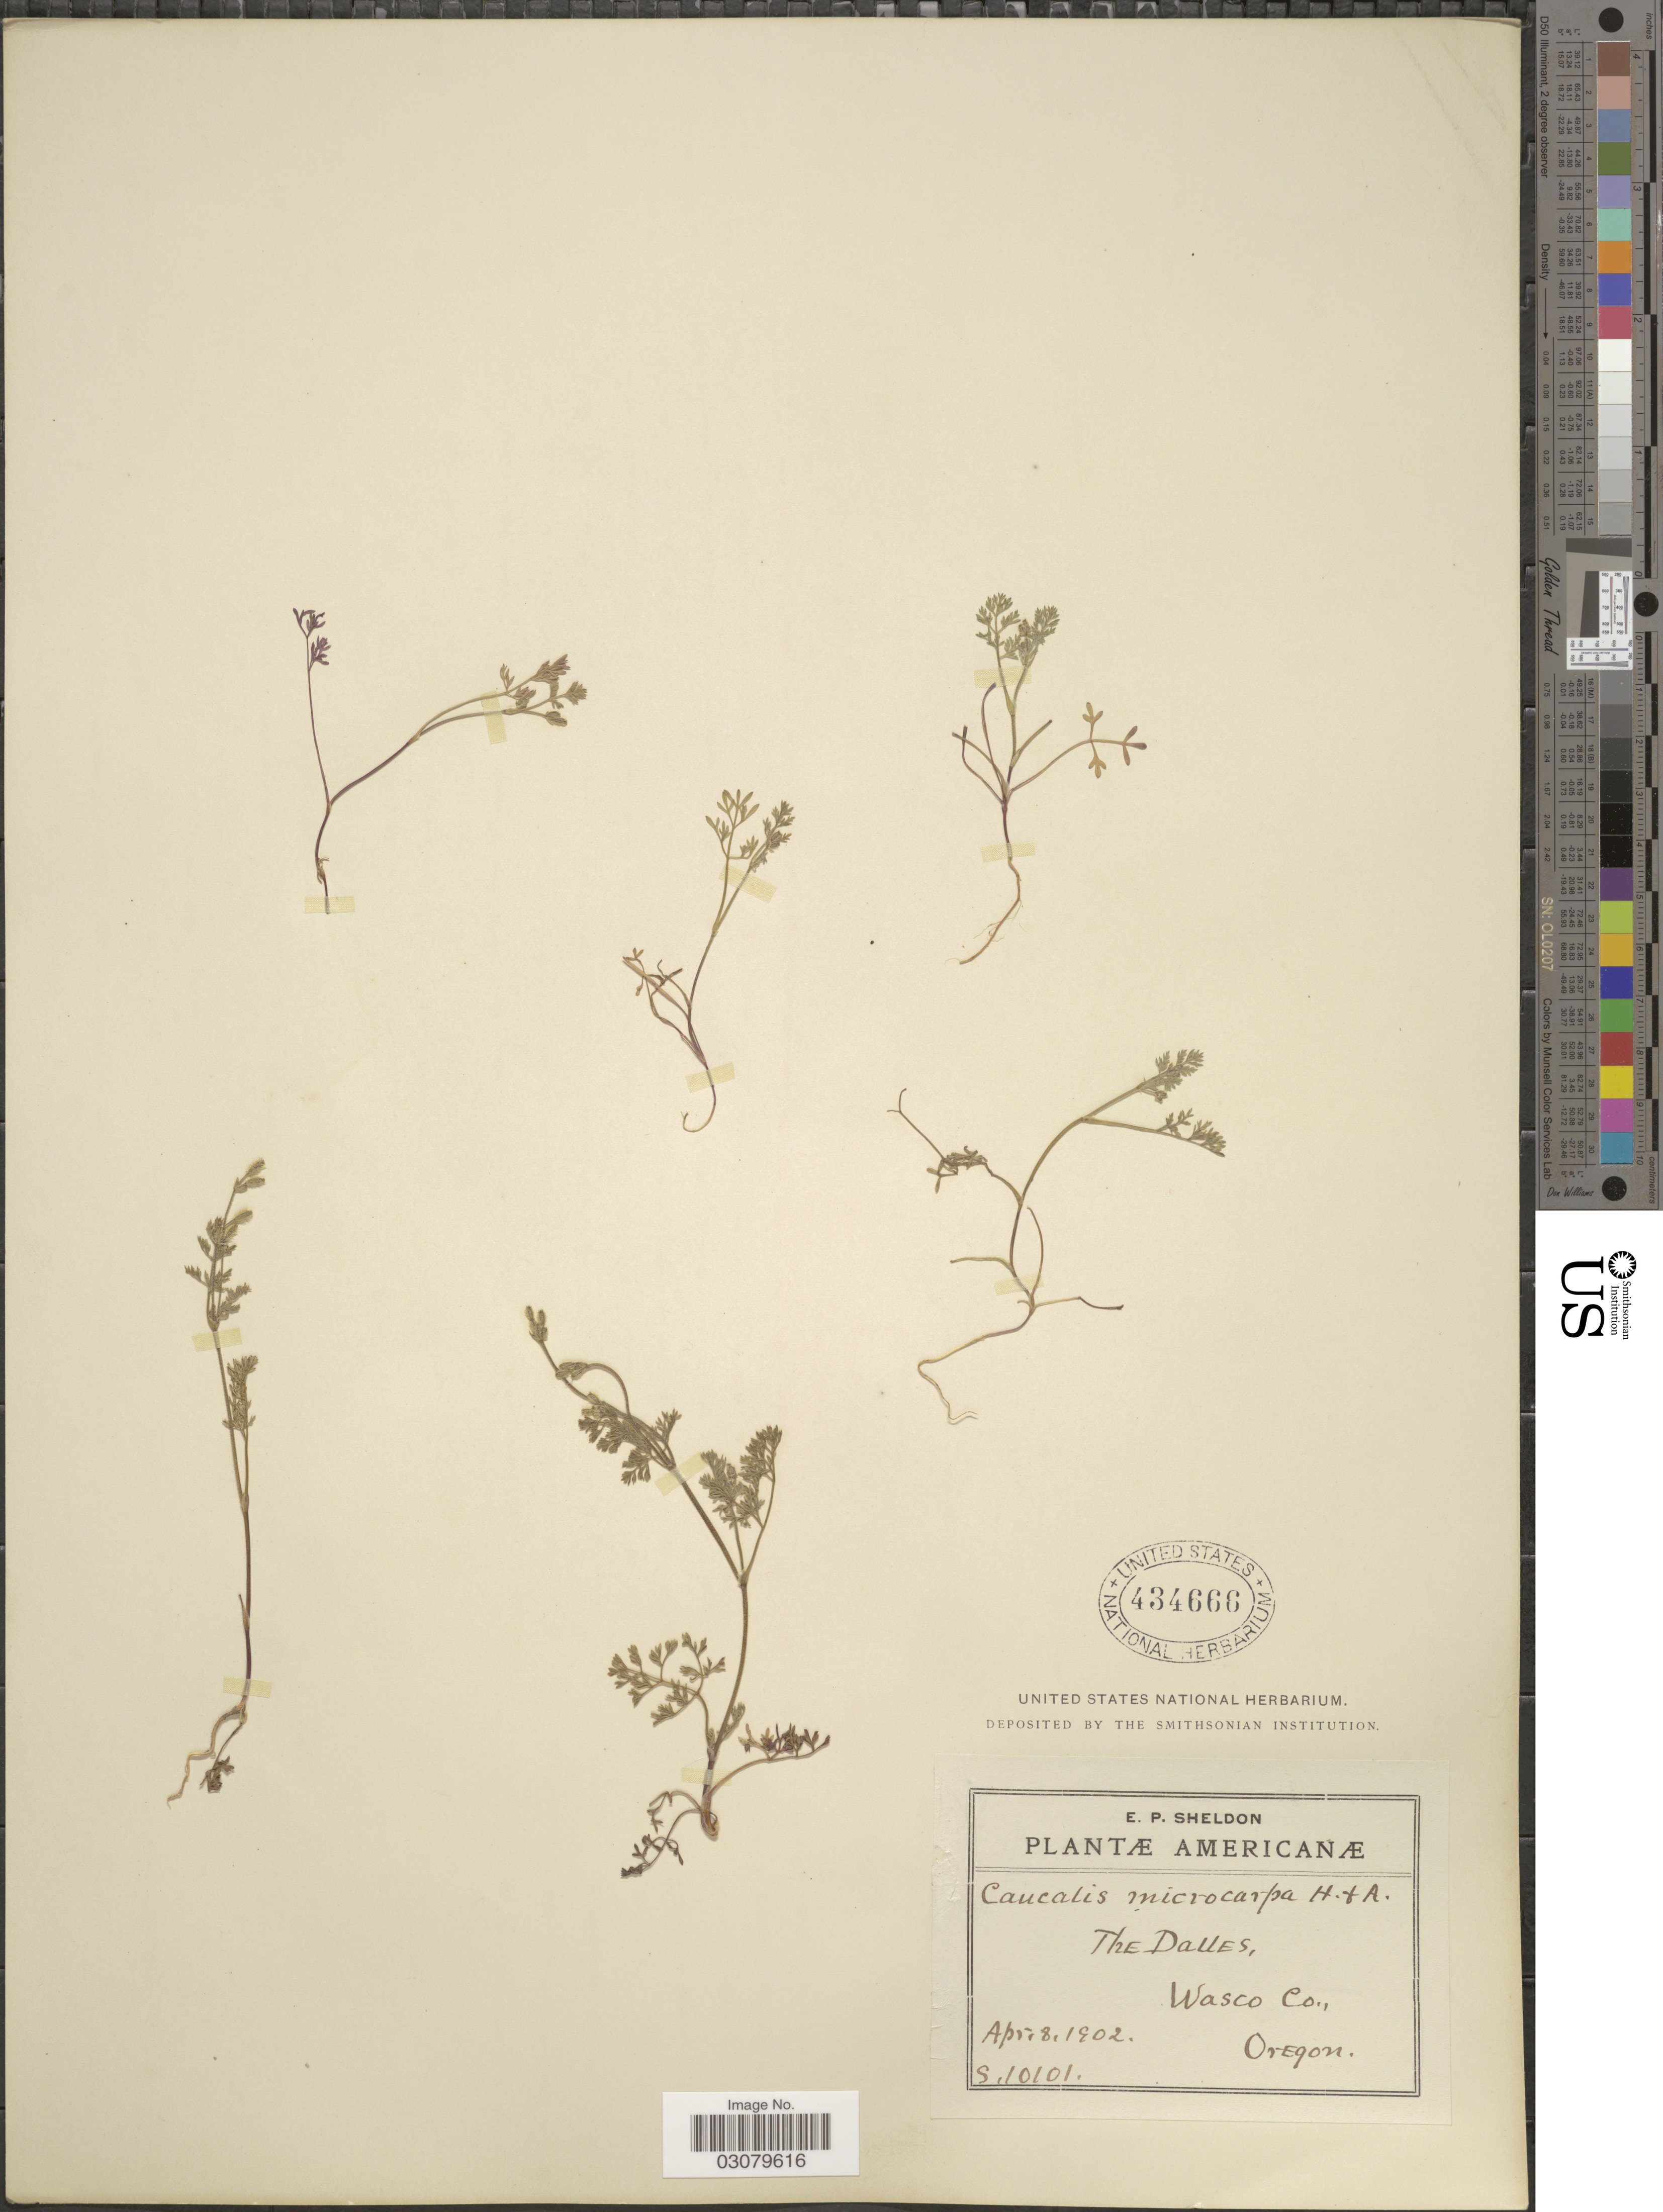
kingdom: Plantae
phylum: Tracheophyta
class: Magnoliopsida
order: Apiales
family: Apiaceae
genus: Caucalis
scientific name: Caucalis microcarpa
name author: Hook. & Arn.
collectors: E. P. Sheldon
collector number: S10101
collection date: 1902-04-08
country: United States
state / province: Oregon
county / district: Wasco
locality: The Dalles, Wasco Co.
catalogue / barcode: US 434666